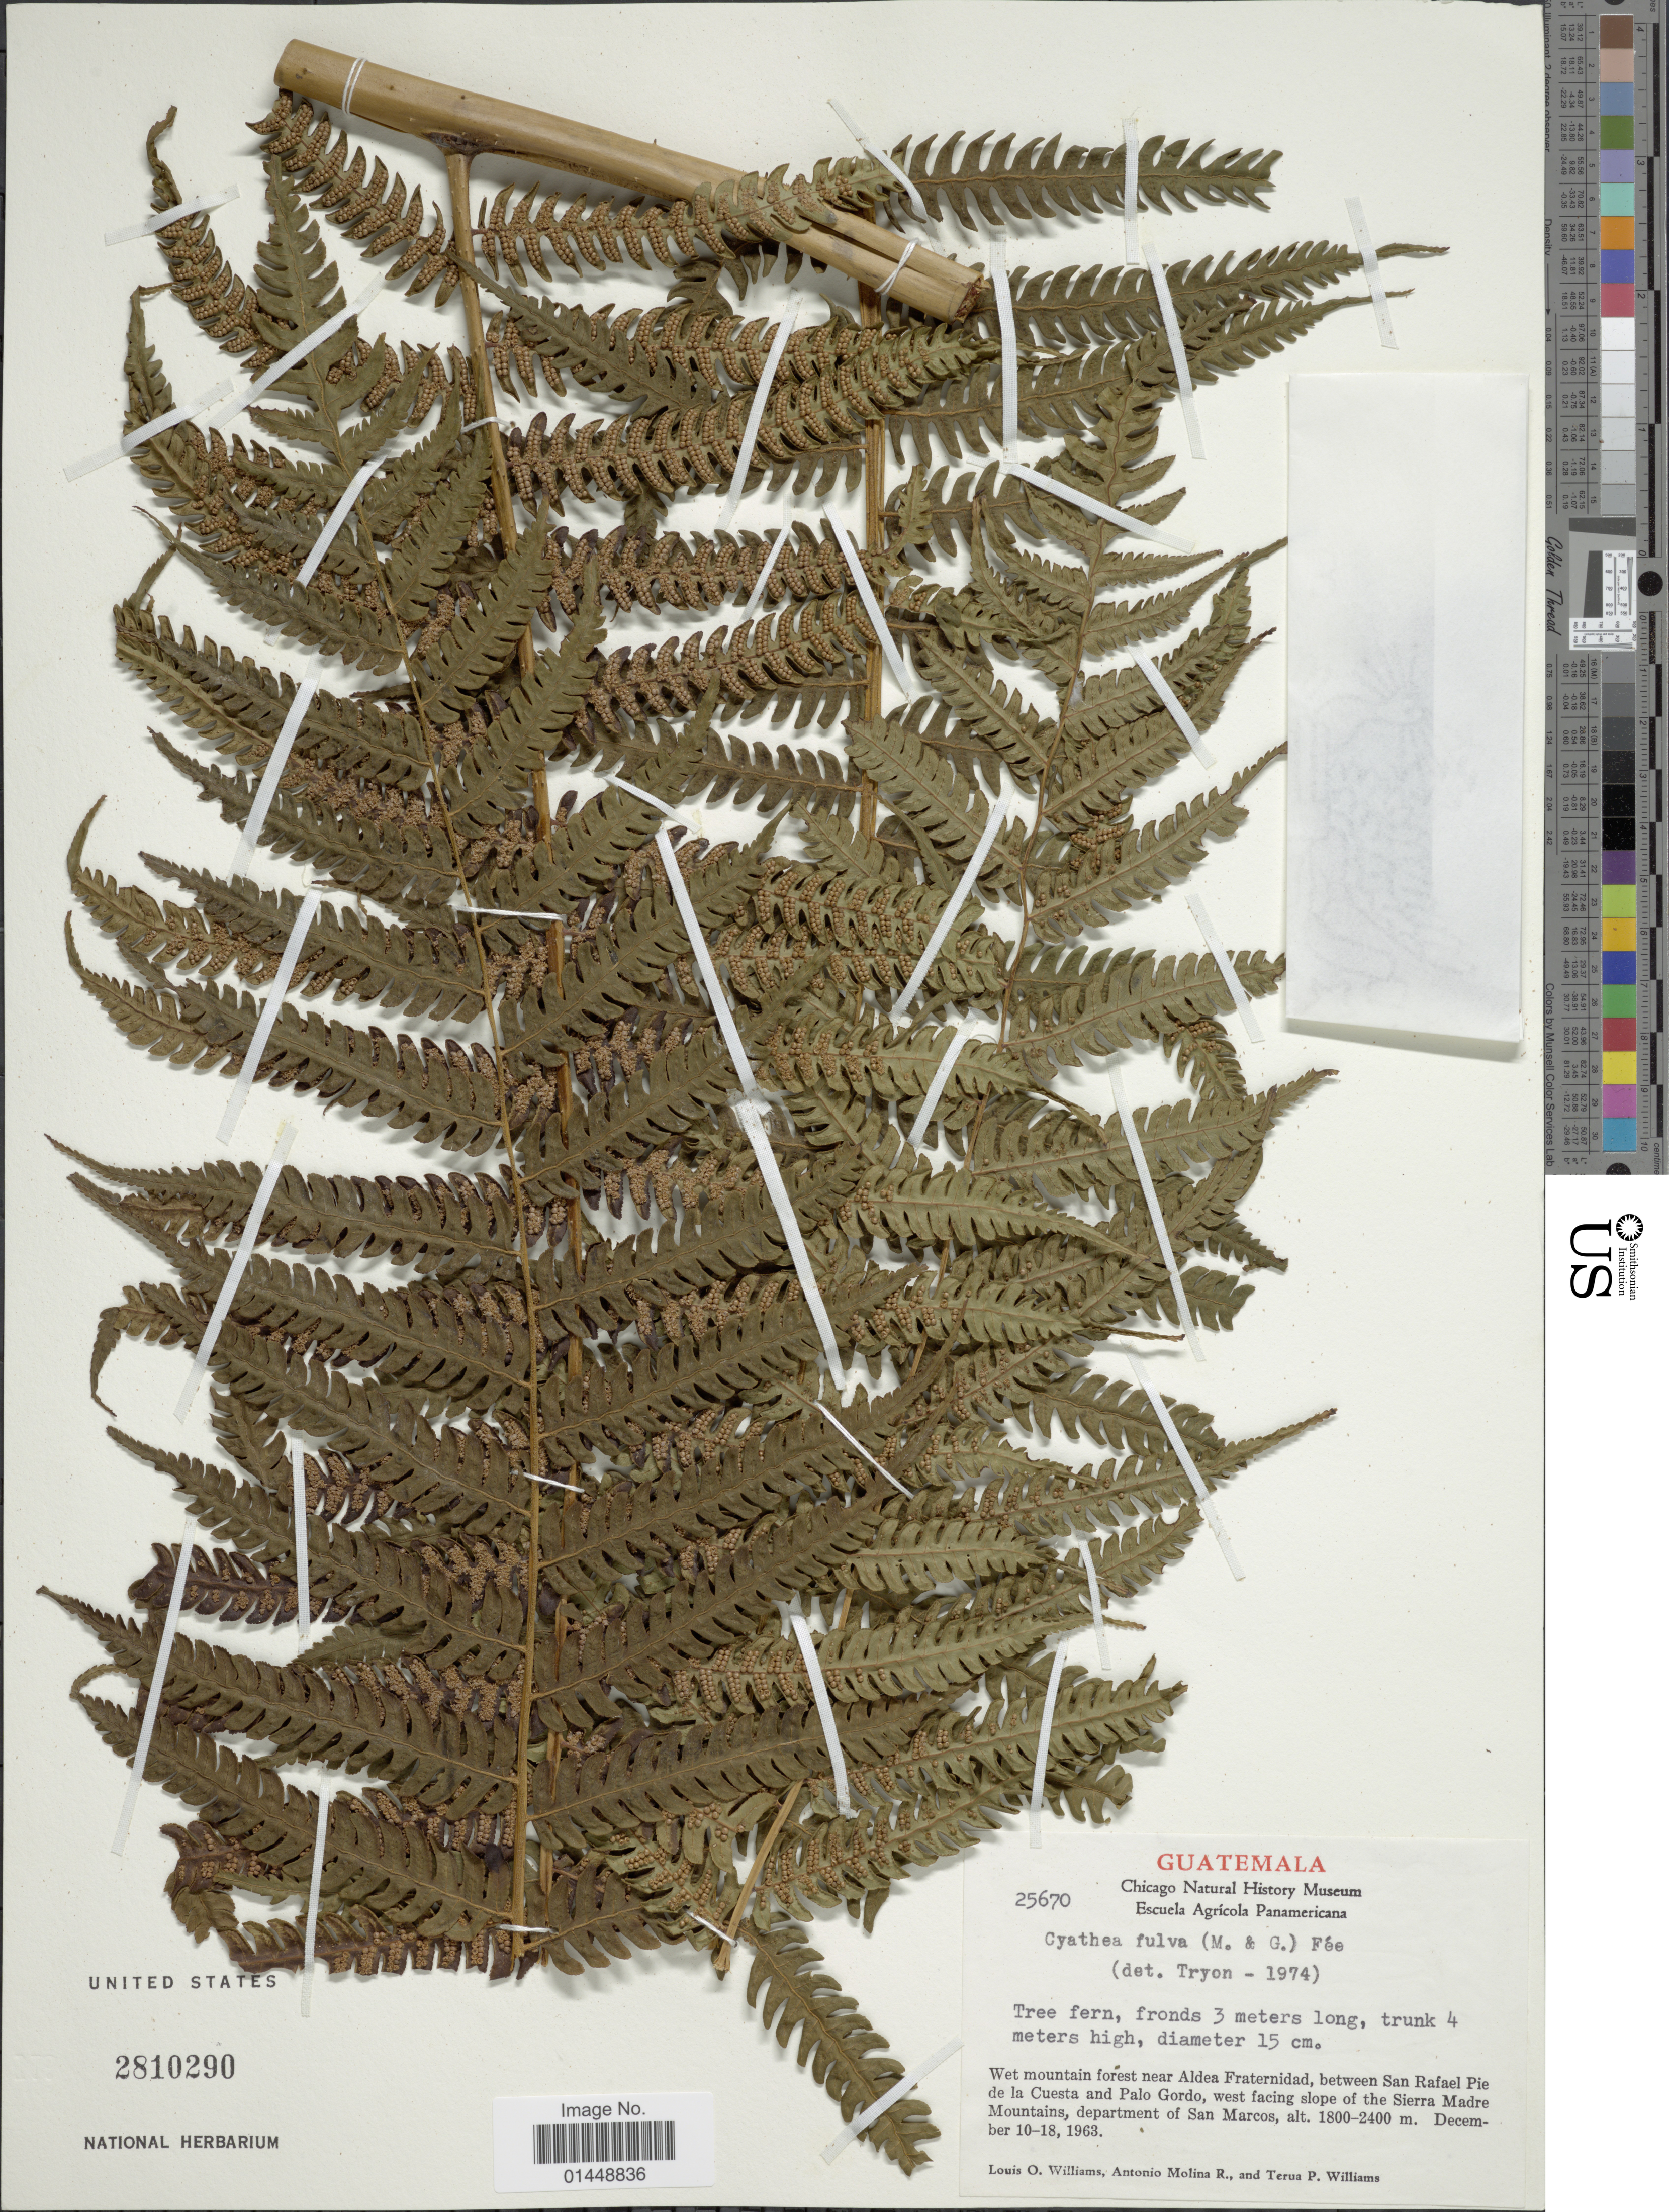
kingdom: Plantae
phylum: Tracheophyta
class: Polypodiopsida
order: Cyatheales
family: Cyatheaceae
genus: Cyathea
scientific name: Cyathea fulva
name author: (M. Martens & Galeotti) Fée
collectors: L. O. Williams, A. Molina R. & T. P. Williams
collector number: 25670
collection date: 1963-12-10/1963-12-18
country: Guatemala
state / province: San Marcos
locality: Wet mountain forest near Aldea Fraternidad, between San Rafael Pie de la Cuesta and Palo Gordo, west facing slope of the Sierra Madre Mountains, department of San Marcos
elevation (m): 1800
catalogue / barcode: US 2810290